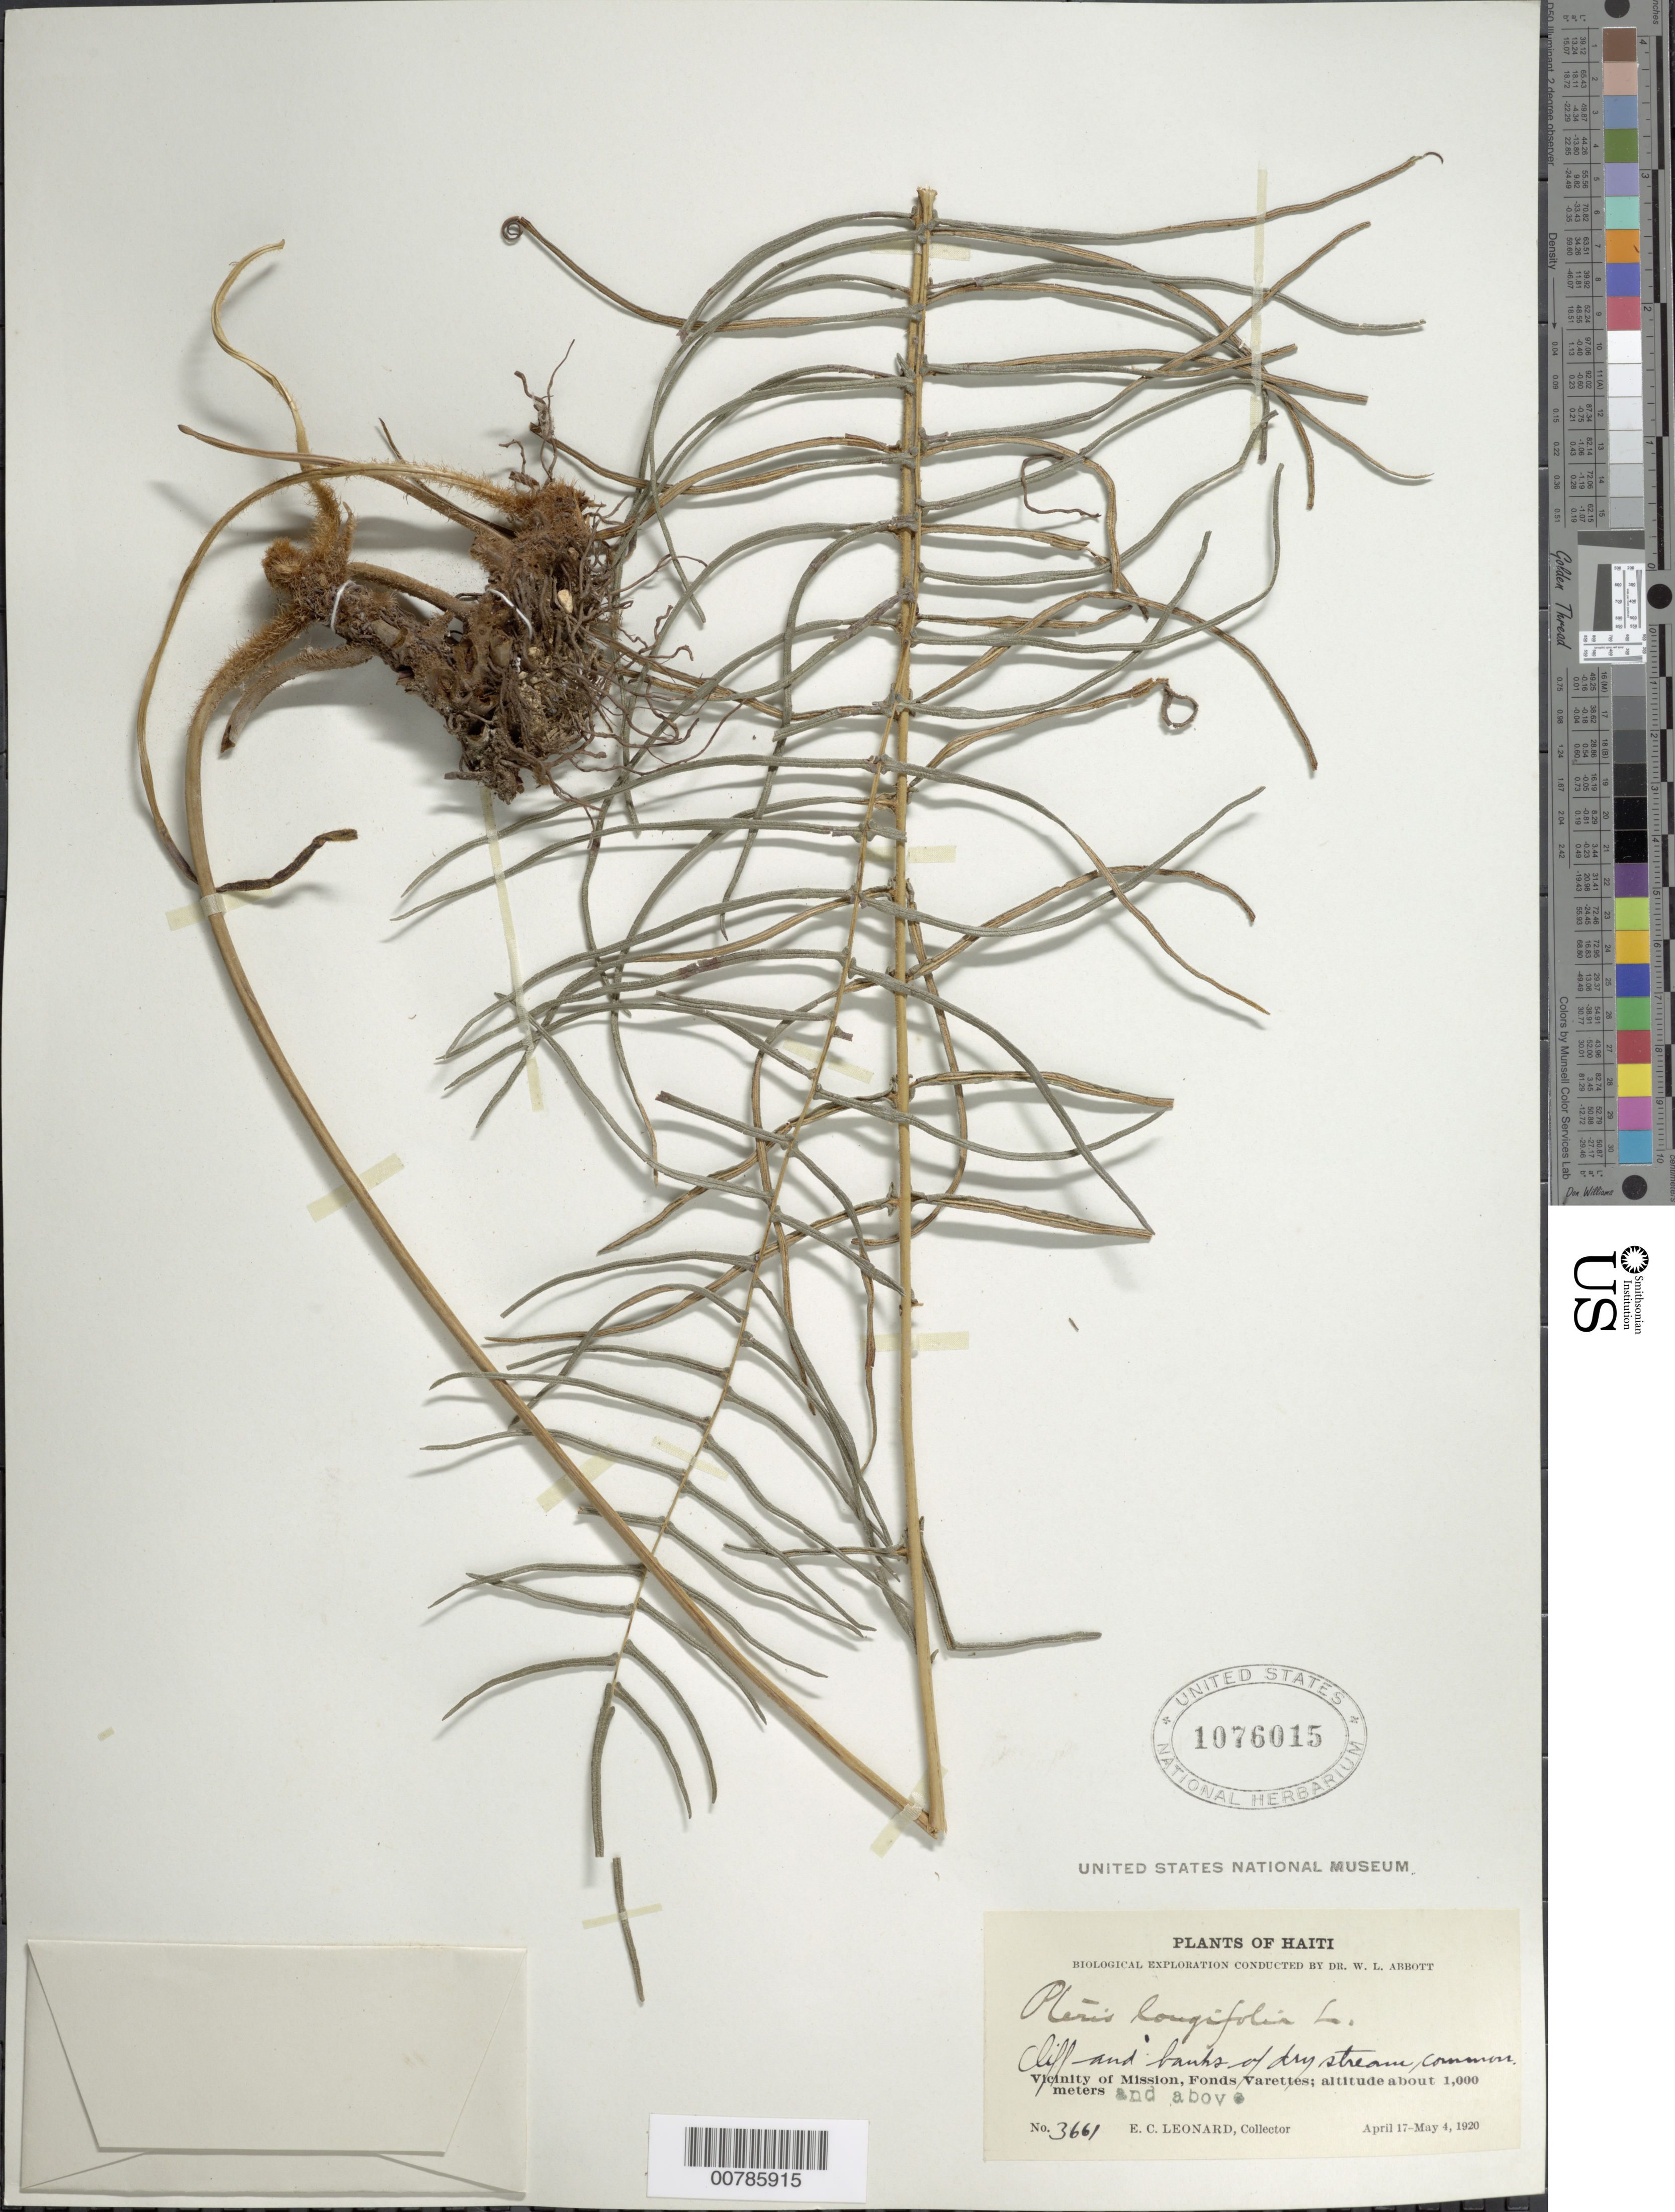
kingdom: Plantae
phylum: Tracheophyta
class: Polypodiopsida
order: Polypodiales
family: Pteridaceae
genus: Pteris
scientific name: Pteris longifolia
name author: L.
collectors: E. C. Leonard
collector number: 3661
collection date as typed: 17 Apr 1920 04 May 1920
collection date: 1920-04-17/1920-05-04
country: Haiti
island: Hispaniola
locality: Mission, vicinity; Fonds Varettes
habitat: Cliff and banks of dry stream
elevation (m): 1000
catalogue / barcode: US 1076015